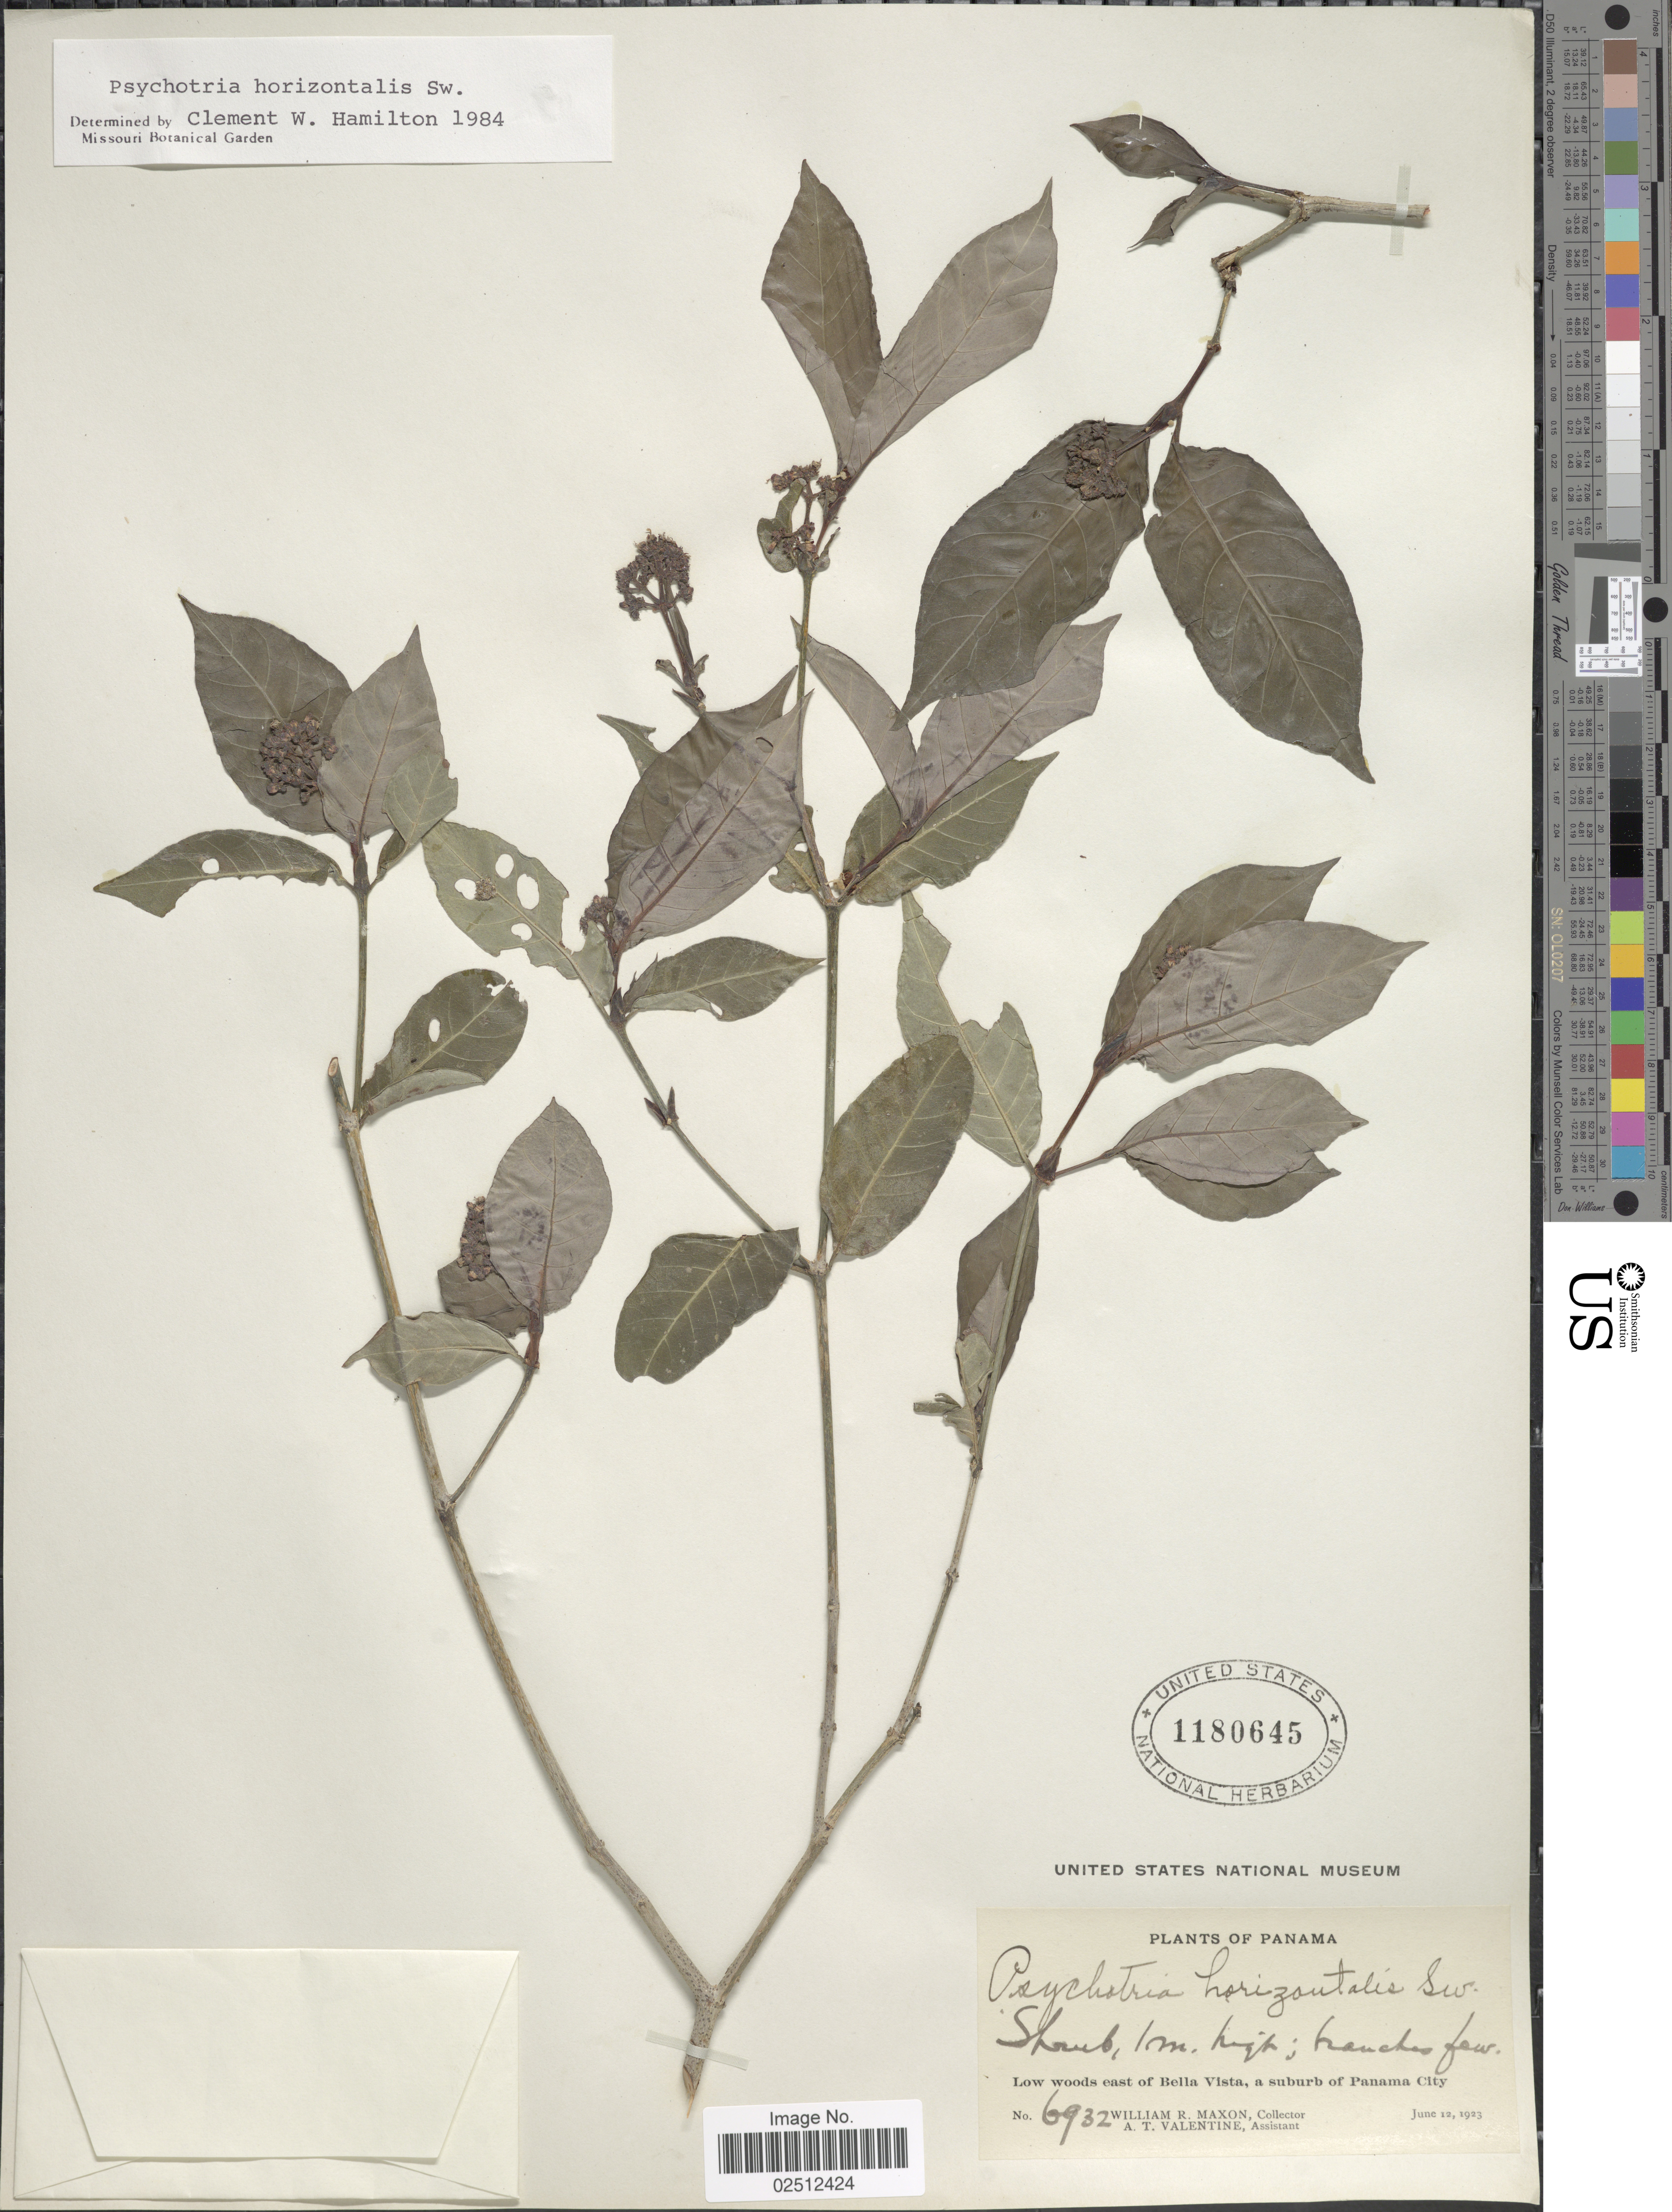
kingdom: Plantae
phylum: Tracheophyta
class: Magnoliopsida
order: Gentianales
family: Rubiaceae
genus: Psychotria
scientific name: Psychotria horizontalis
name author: Sw.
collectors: W. R. Maxon & A. Valentine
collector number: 6932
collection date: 1923-06-12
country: Panama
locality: Low woods east of Bella Vista, a suburb of Panama City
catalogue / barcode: US 1180645